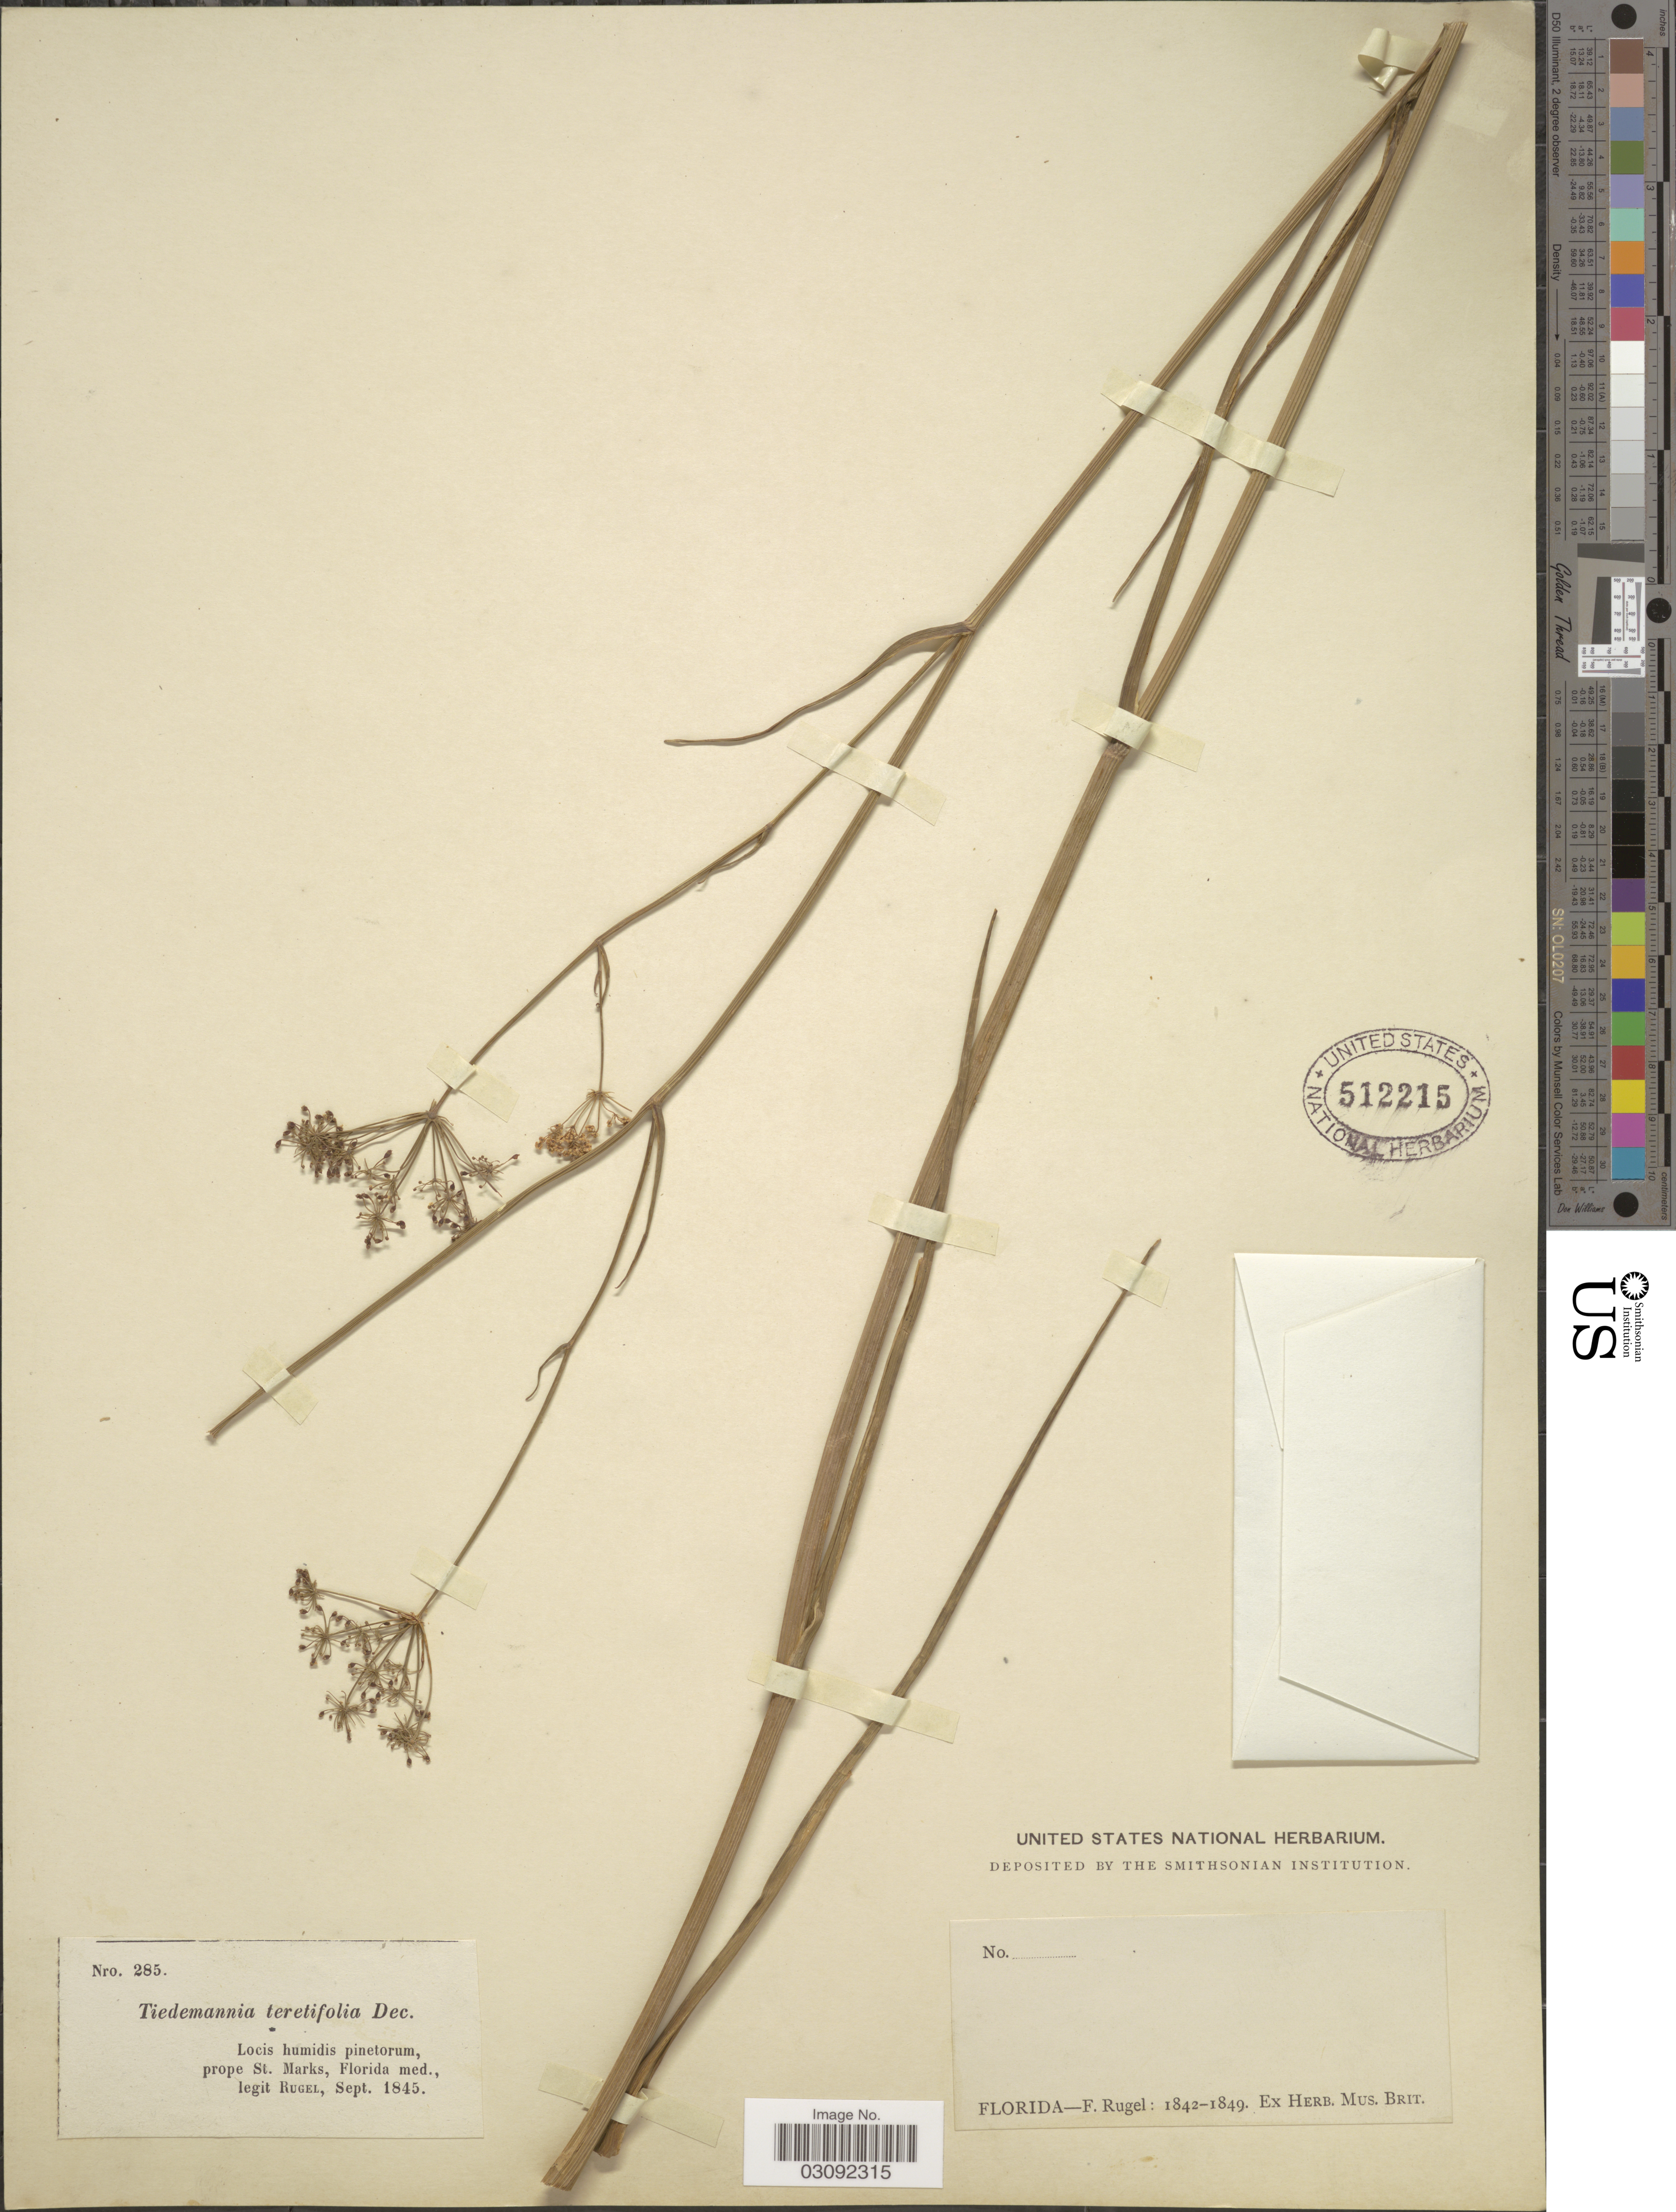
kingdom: Plantae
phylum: Tracheophyta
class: Magnoliopsida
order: Apiales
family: Apiaceae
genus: Oxypolis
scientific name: Oxypolis filiformis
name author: (Walter) Britton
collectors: F. Rugel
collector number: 285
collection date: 1845-09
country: United States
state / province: Florida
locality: Prope St. Marks, Florida med.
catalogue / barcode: US 512215